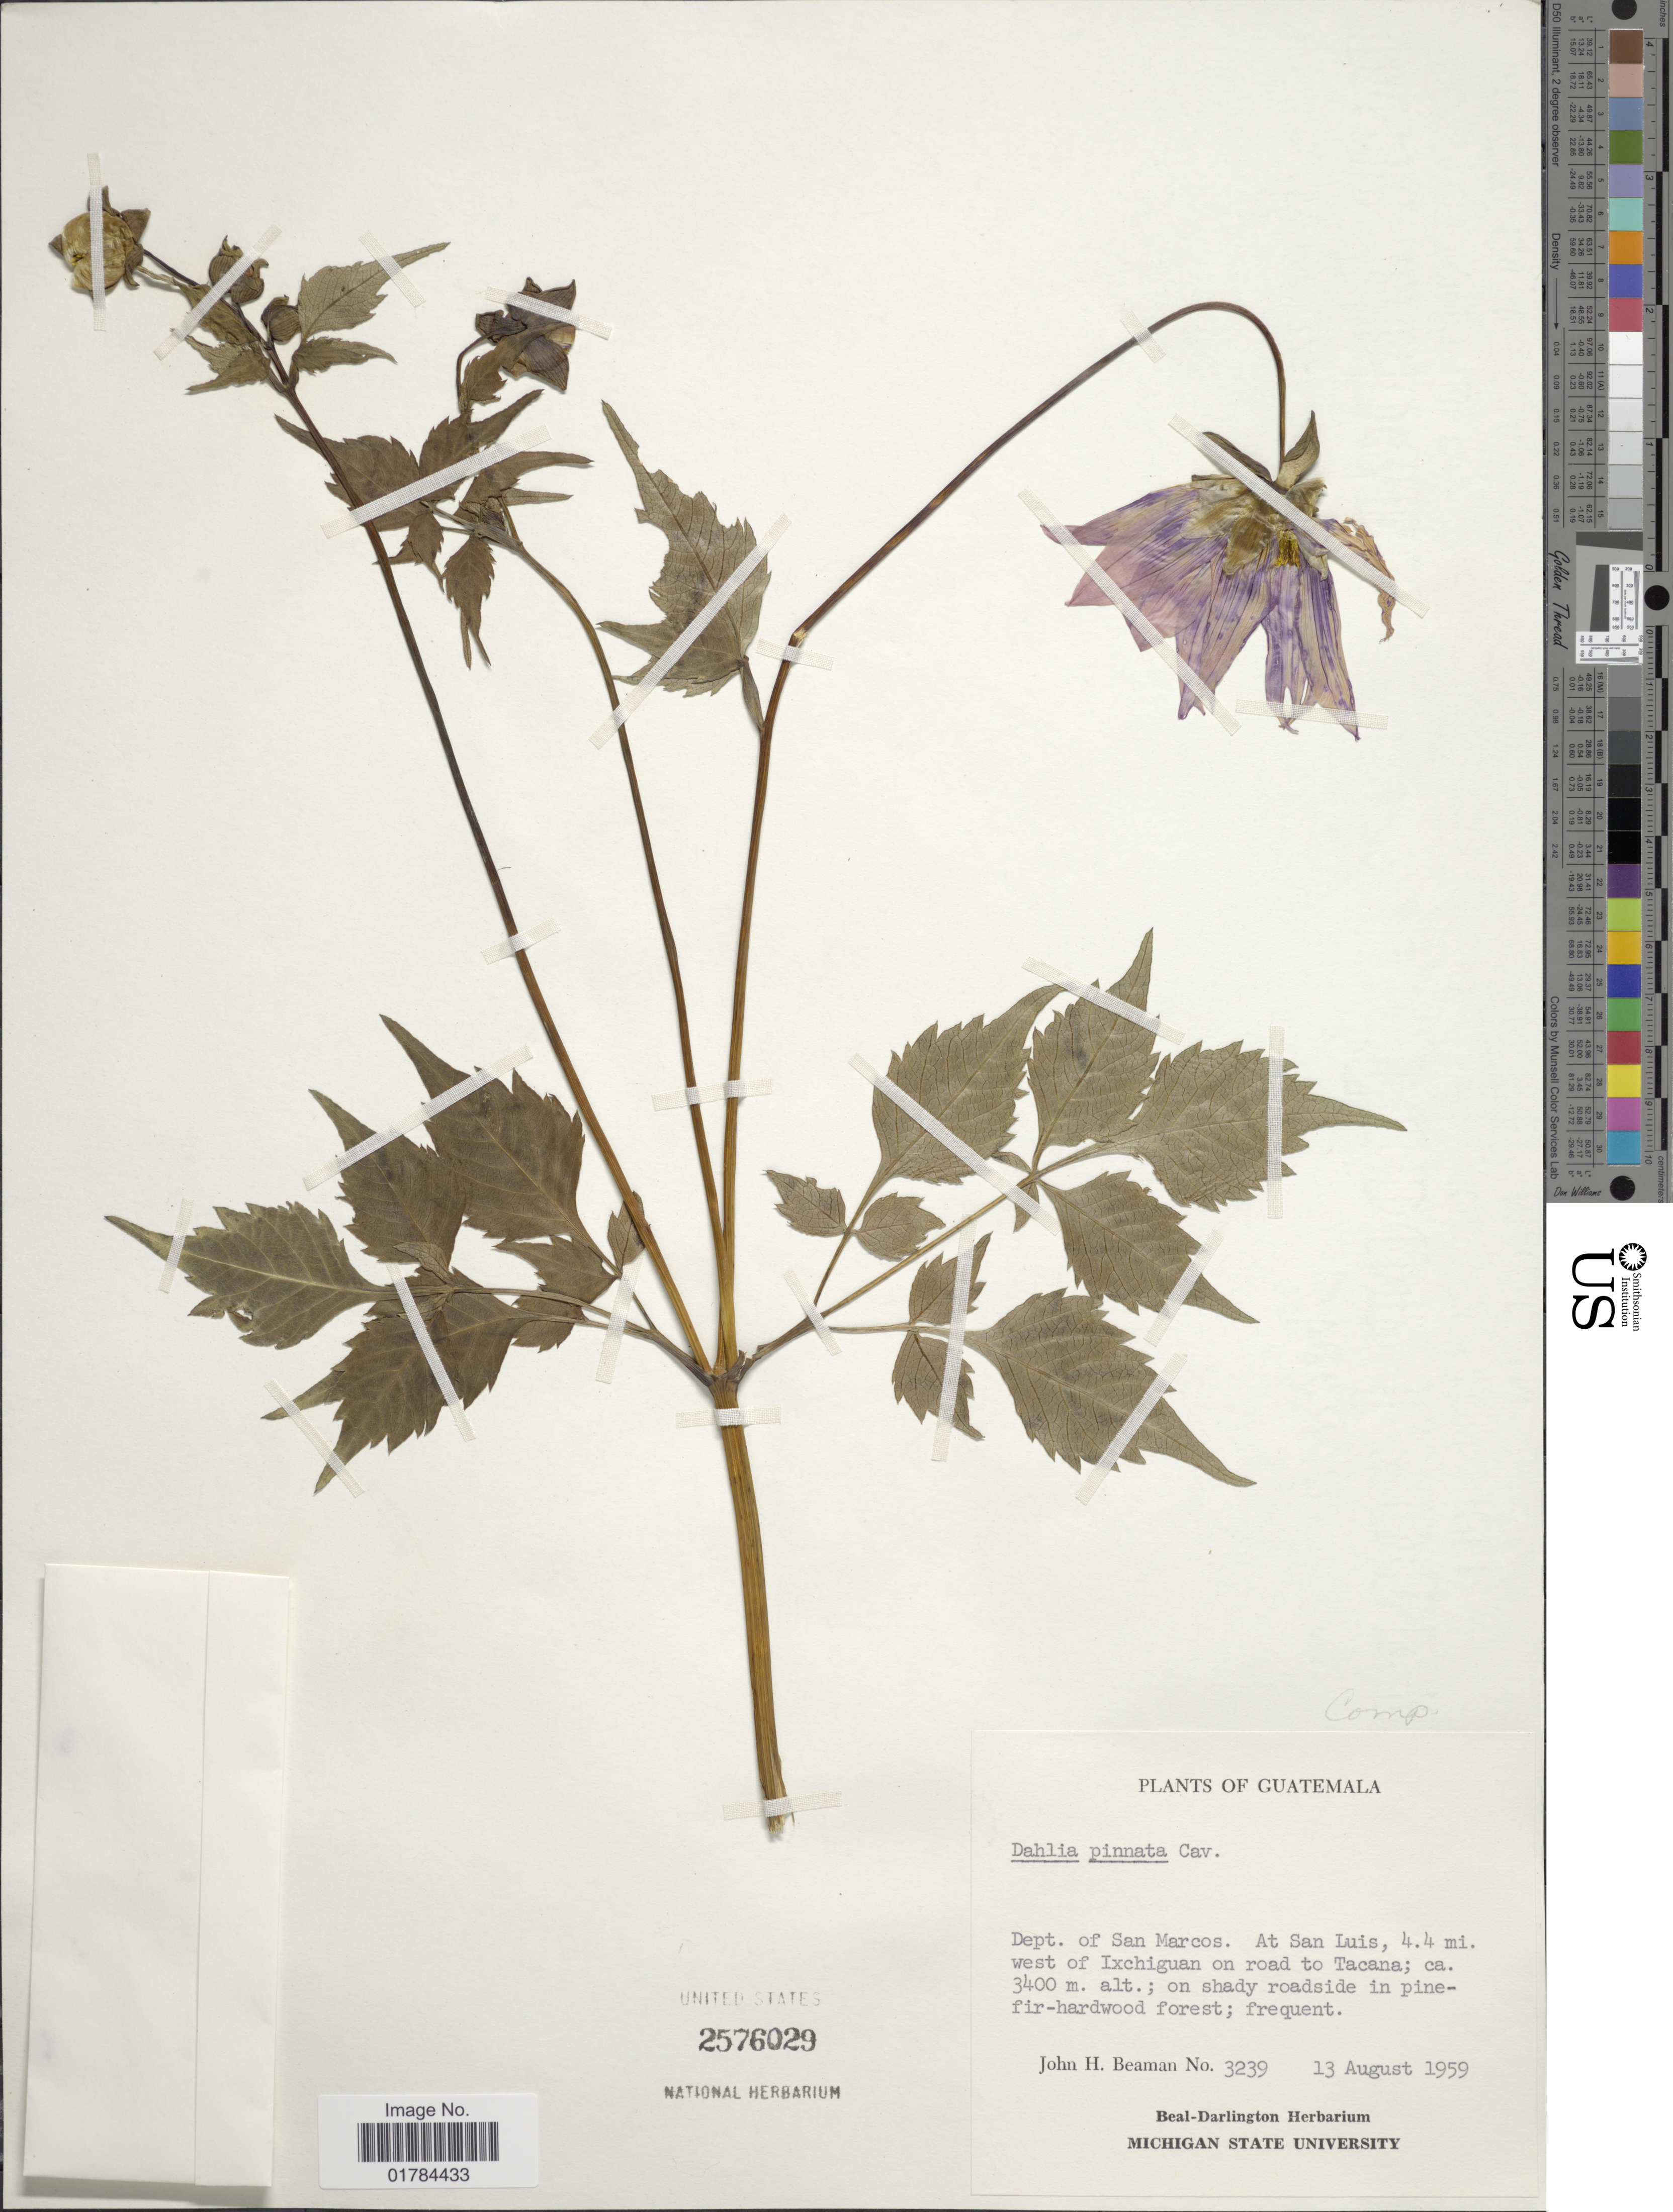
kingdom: Plantae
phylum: Tracheophyta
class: Magnoliopsida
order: Asterales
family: Asteraceae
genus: Dahlia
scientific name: Dahlia pinnata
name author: Cav.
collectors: J. H. Beaman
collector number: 3239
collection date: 1959-08-13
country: Guatemala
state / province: San Marcos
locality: At San Luis, 4.4 mi. west of Ixchiguan on road to Tacana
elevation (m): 3400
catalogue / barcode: US 2576029